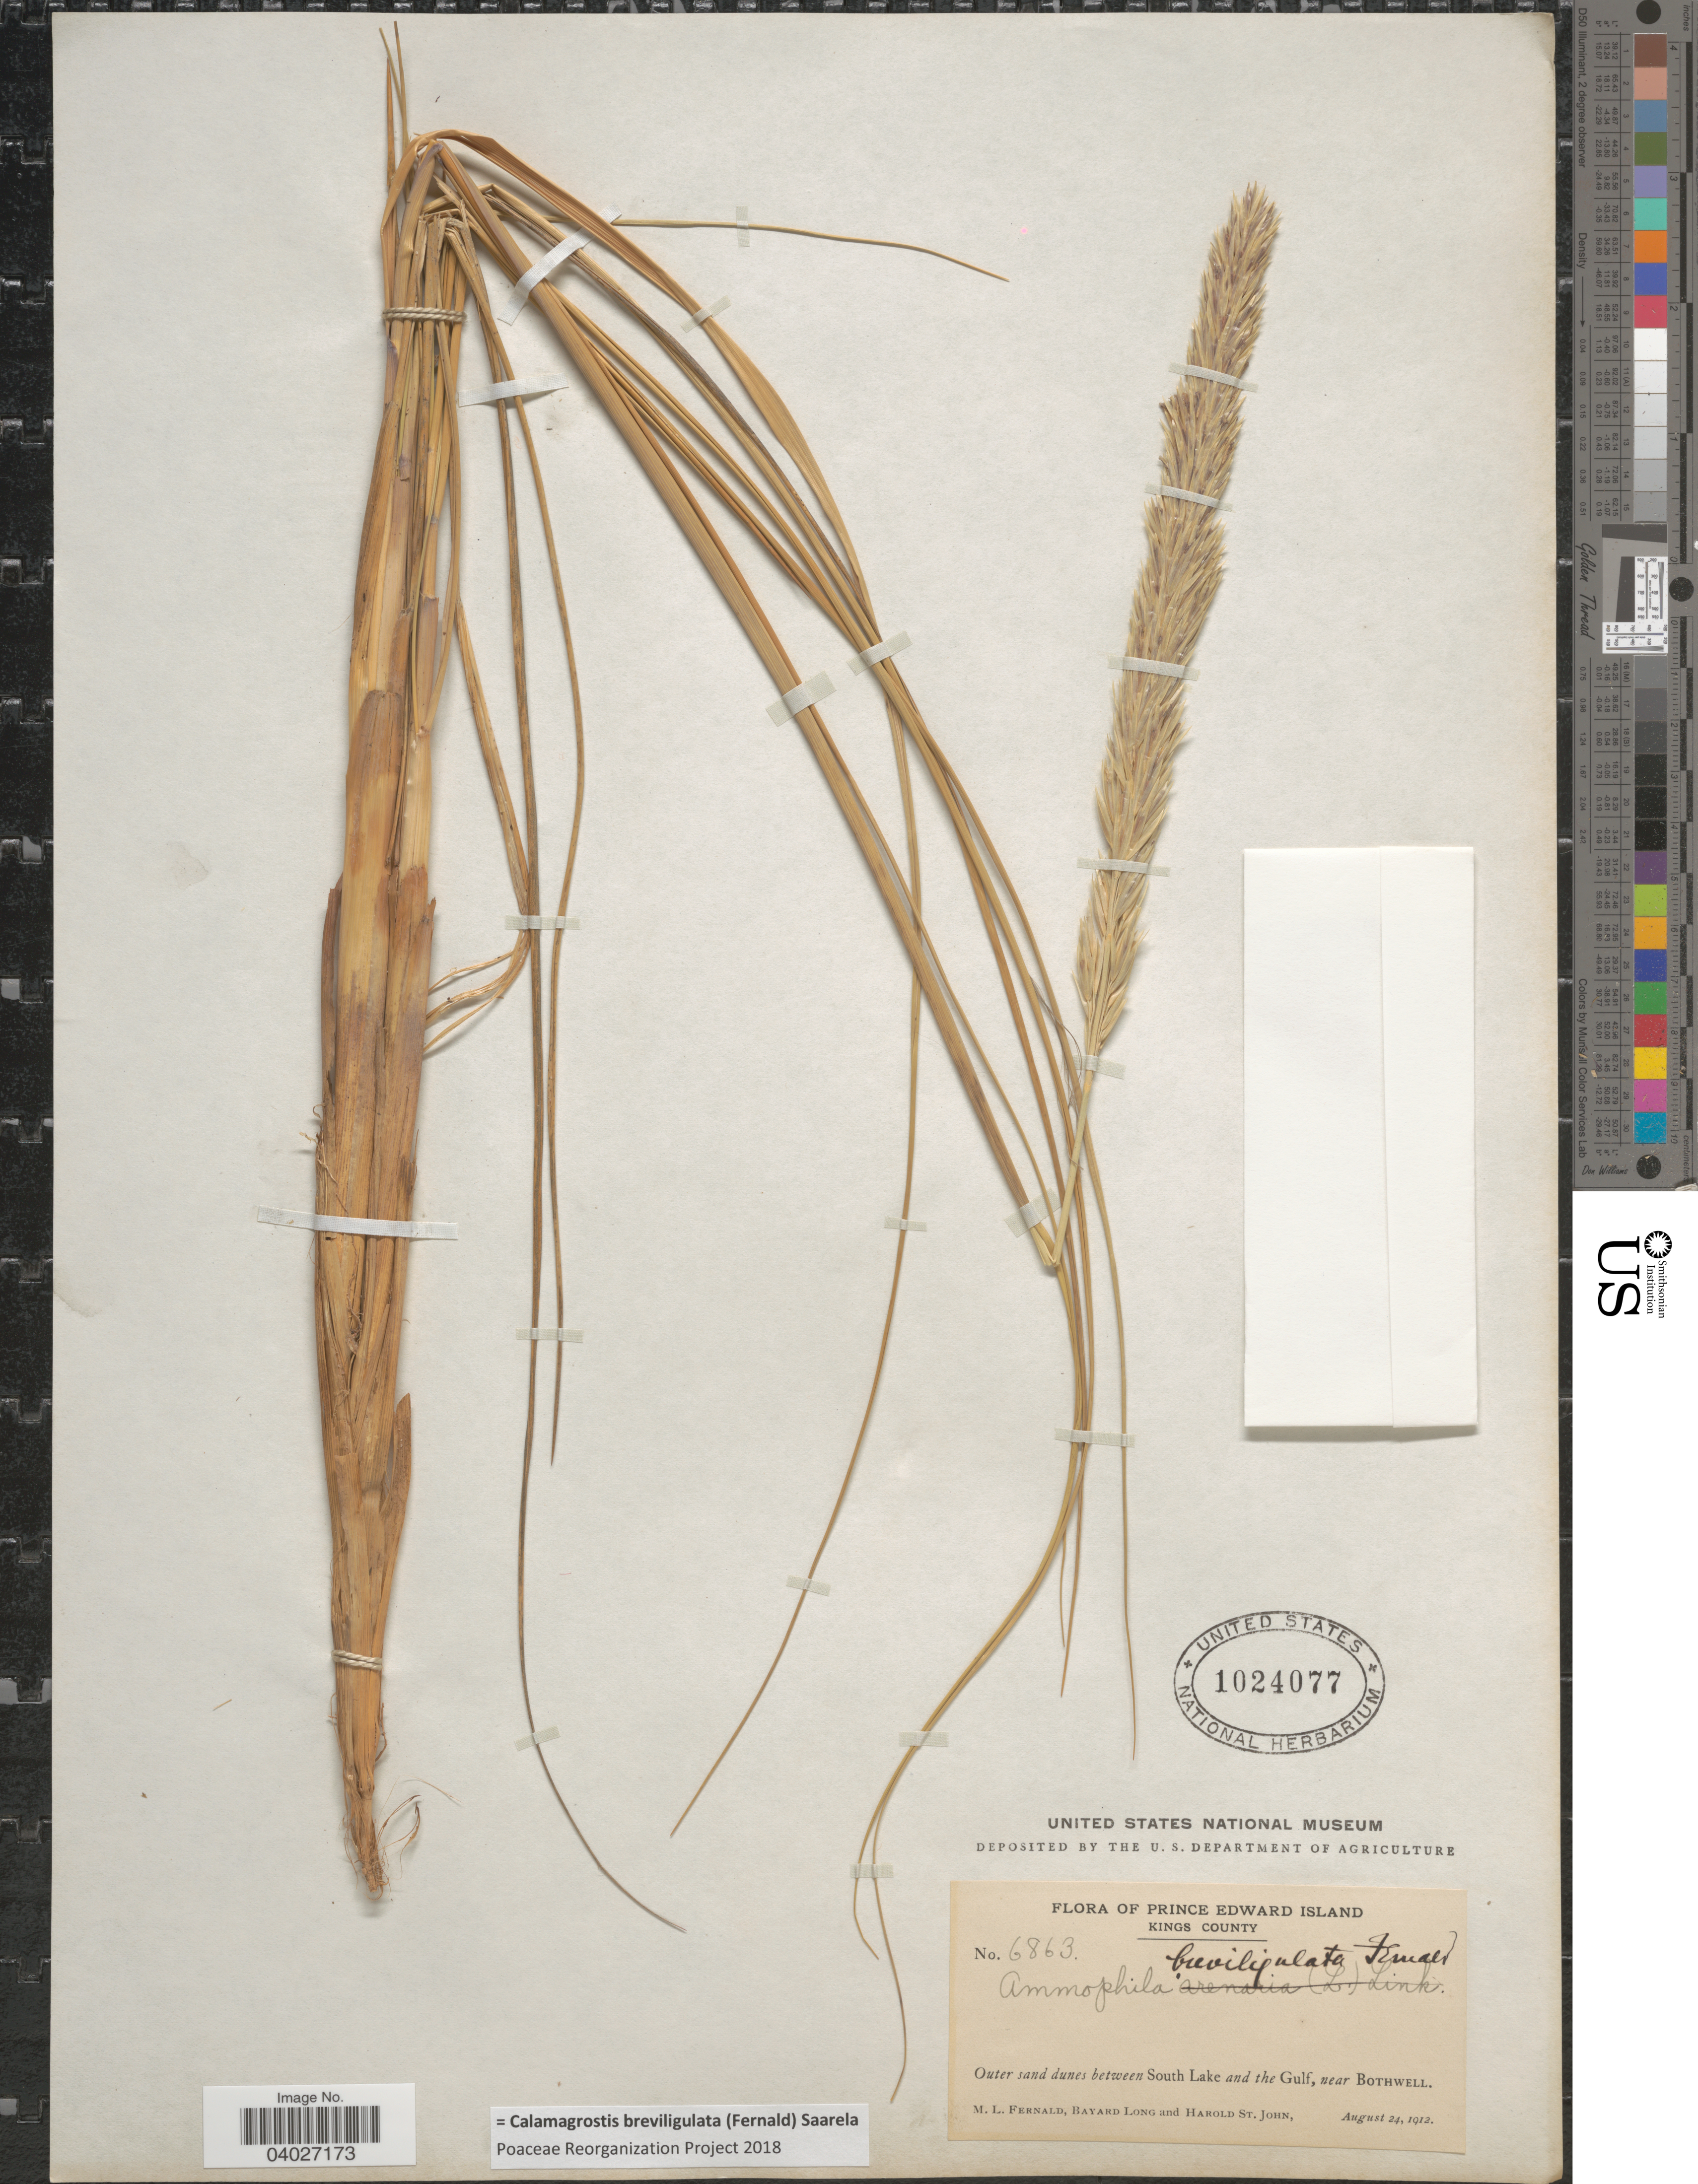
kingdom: Plantae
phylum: Tracheophyta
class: Liliopsida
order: Poales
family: Poaceae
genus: Calamagrostis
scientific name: Calamagrostis breviligulata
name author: (Fernald) Saarela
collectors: M. L. Fernald, B. Long & H. St. John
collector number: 6863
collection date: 1912-08-24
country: Canada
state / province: Prince Edward Island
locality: Kings County. Outer sand dunes between South Lake and the Gulf, near Bothwell.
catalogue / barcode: US 1024077